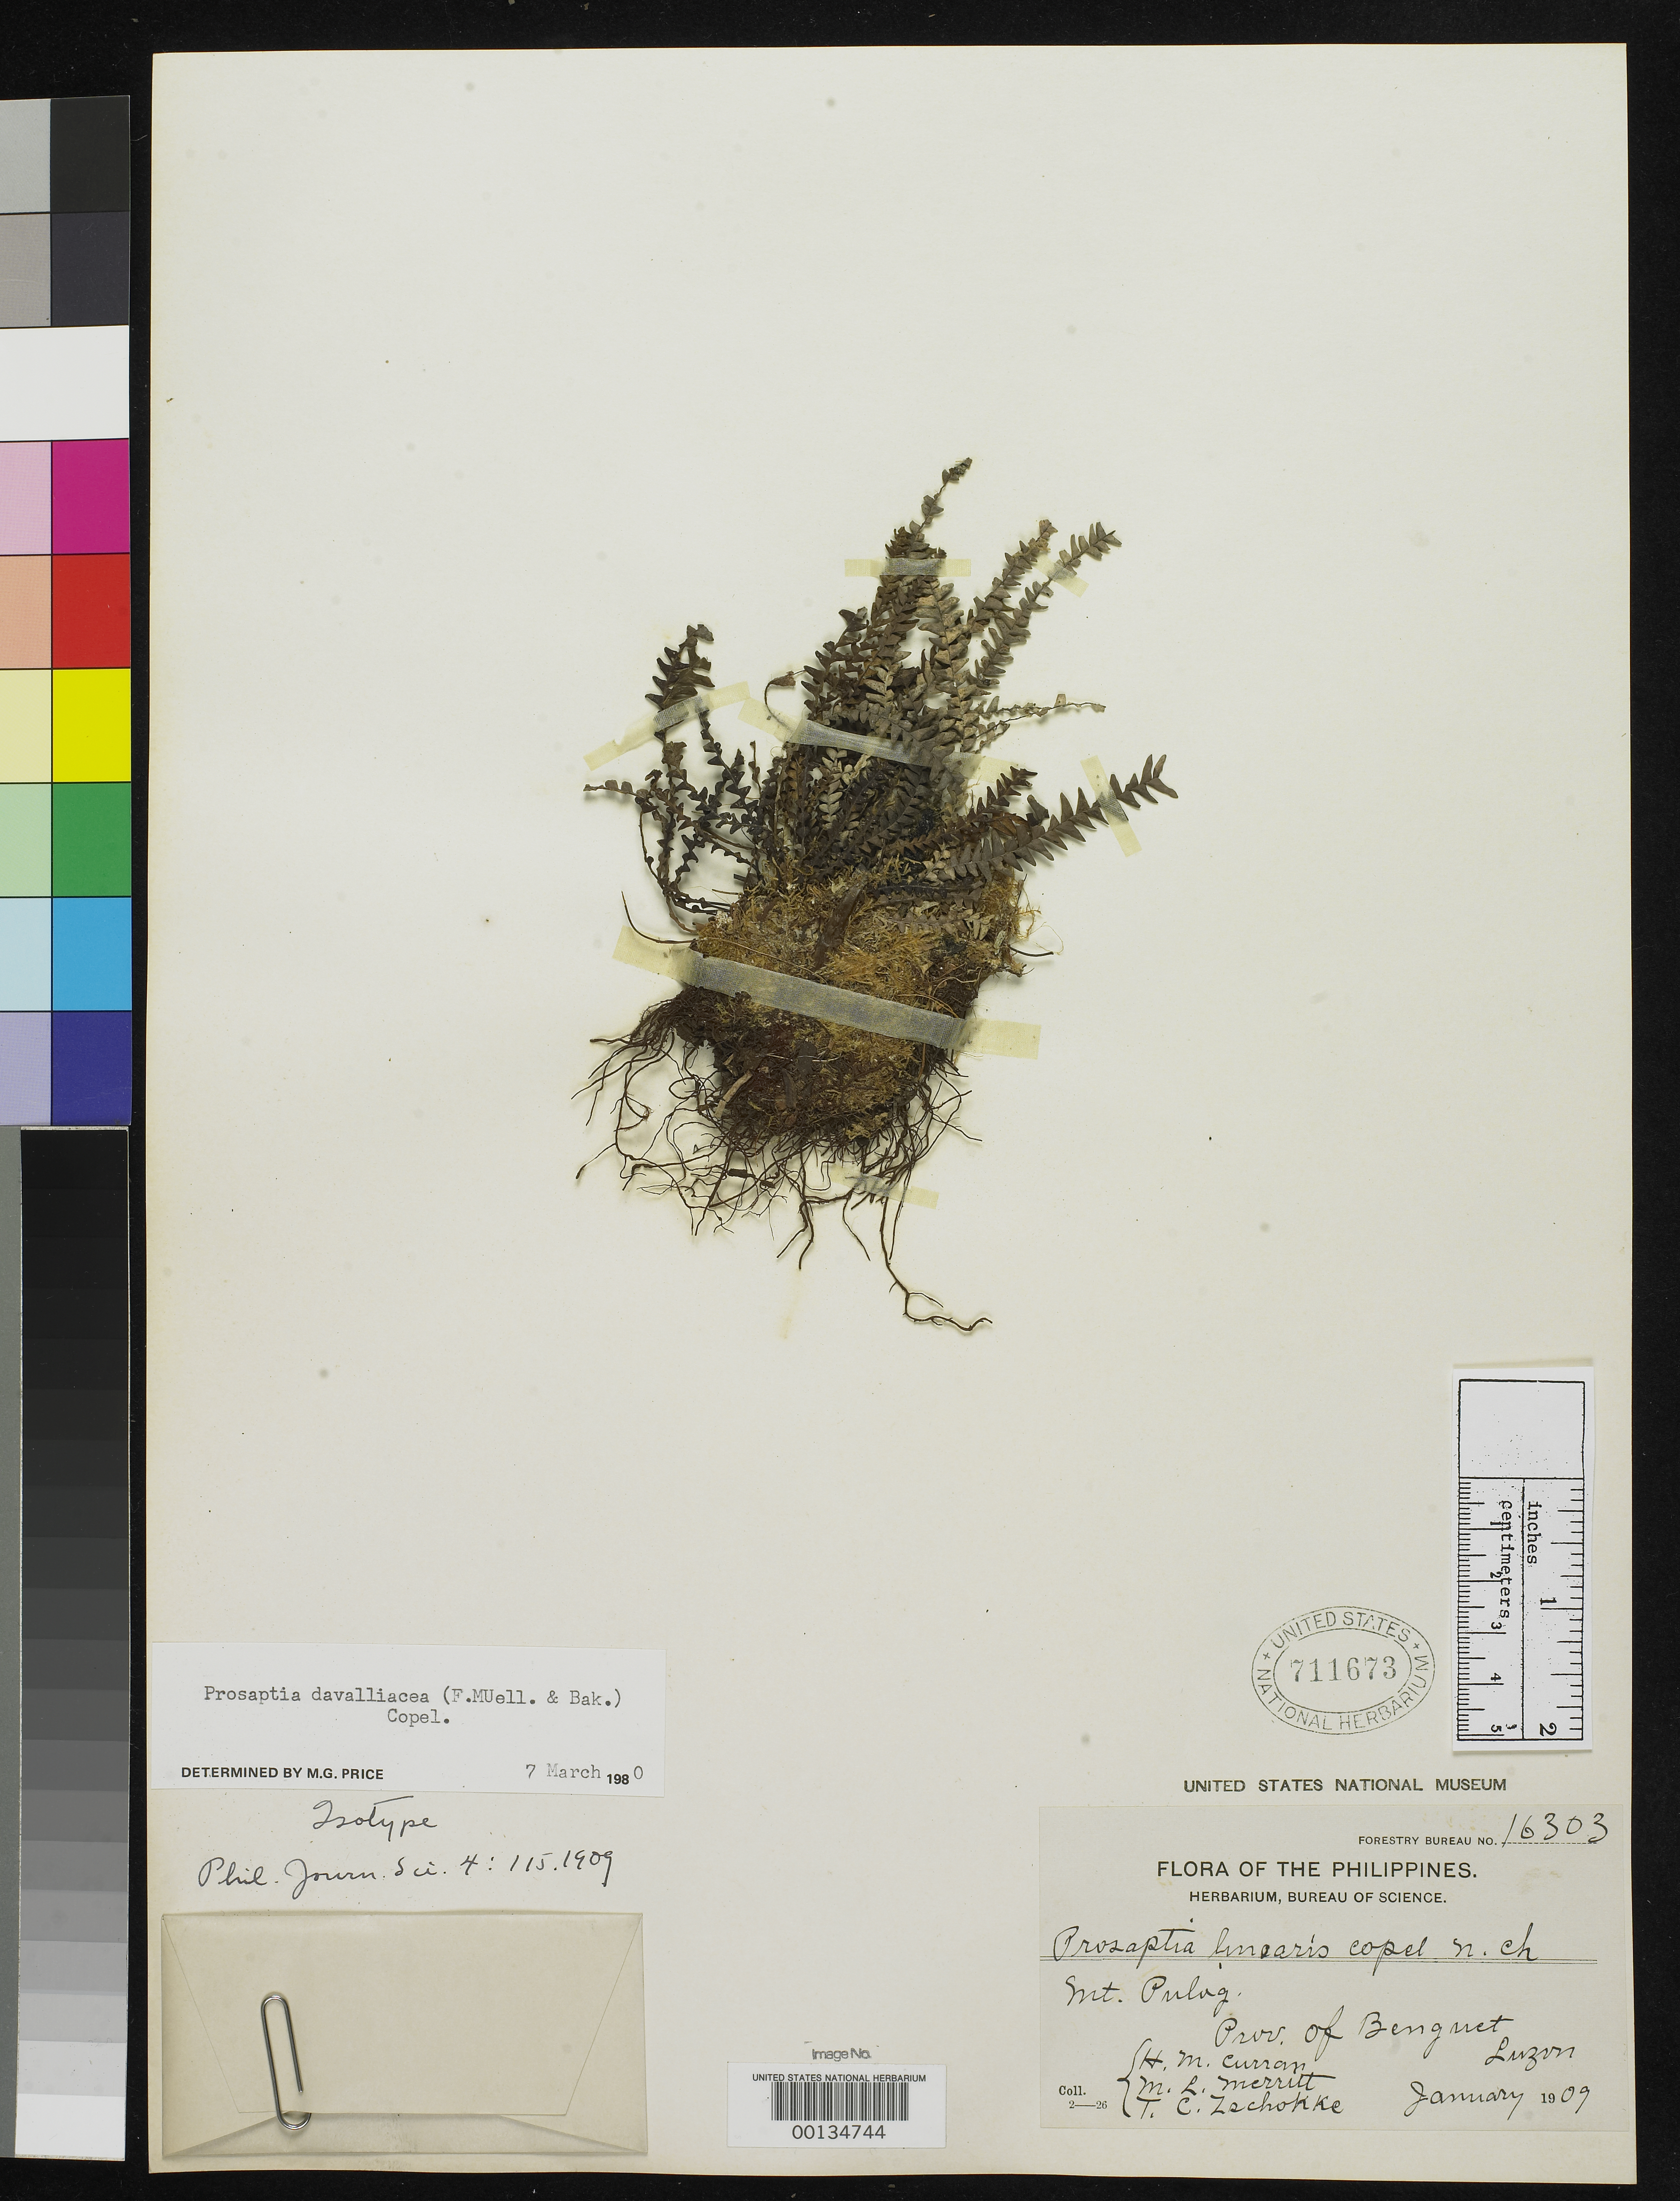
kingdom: Plantae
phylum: Tracheophyta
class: Polypodiopsida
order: Polypodiales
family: Polypodiaceae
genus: Prosaptia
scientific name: Prosaptia linearis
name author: Copel.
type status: Isotype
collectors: H. M. Curran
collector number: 16303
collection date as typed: Jan 1909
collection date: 1909-01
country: Philippines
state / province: Cordillera (Administrative Region)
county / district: Benguet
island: Luzon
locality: Mt. Pulog.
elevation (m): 2700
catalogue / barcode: US 711673